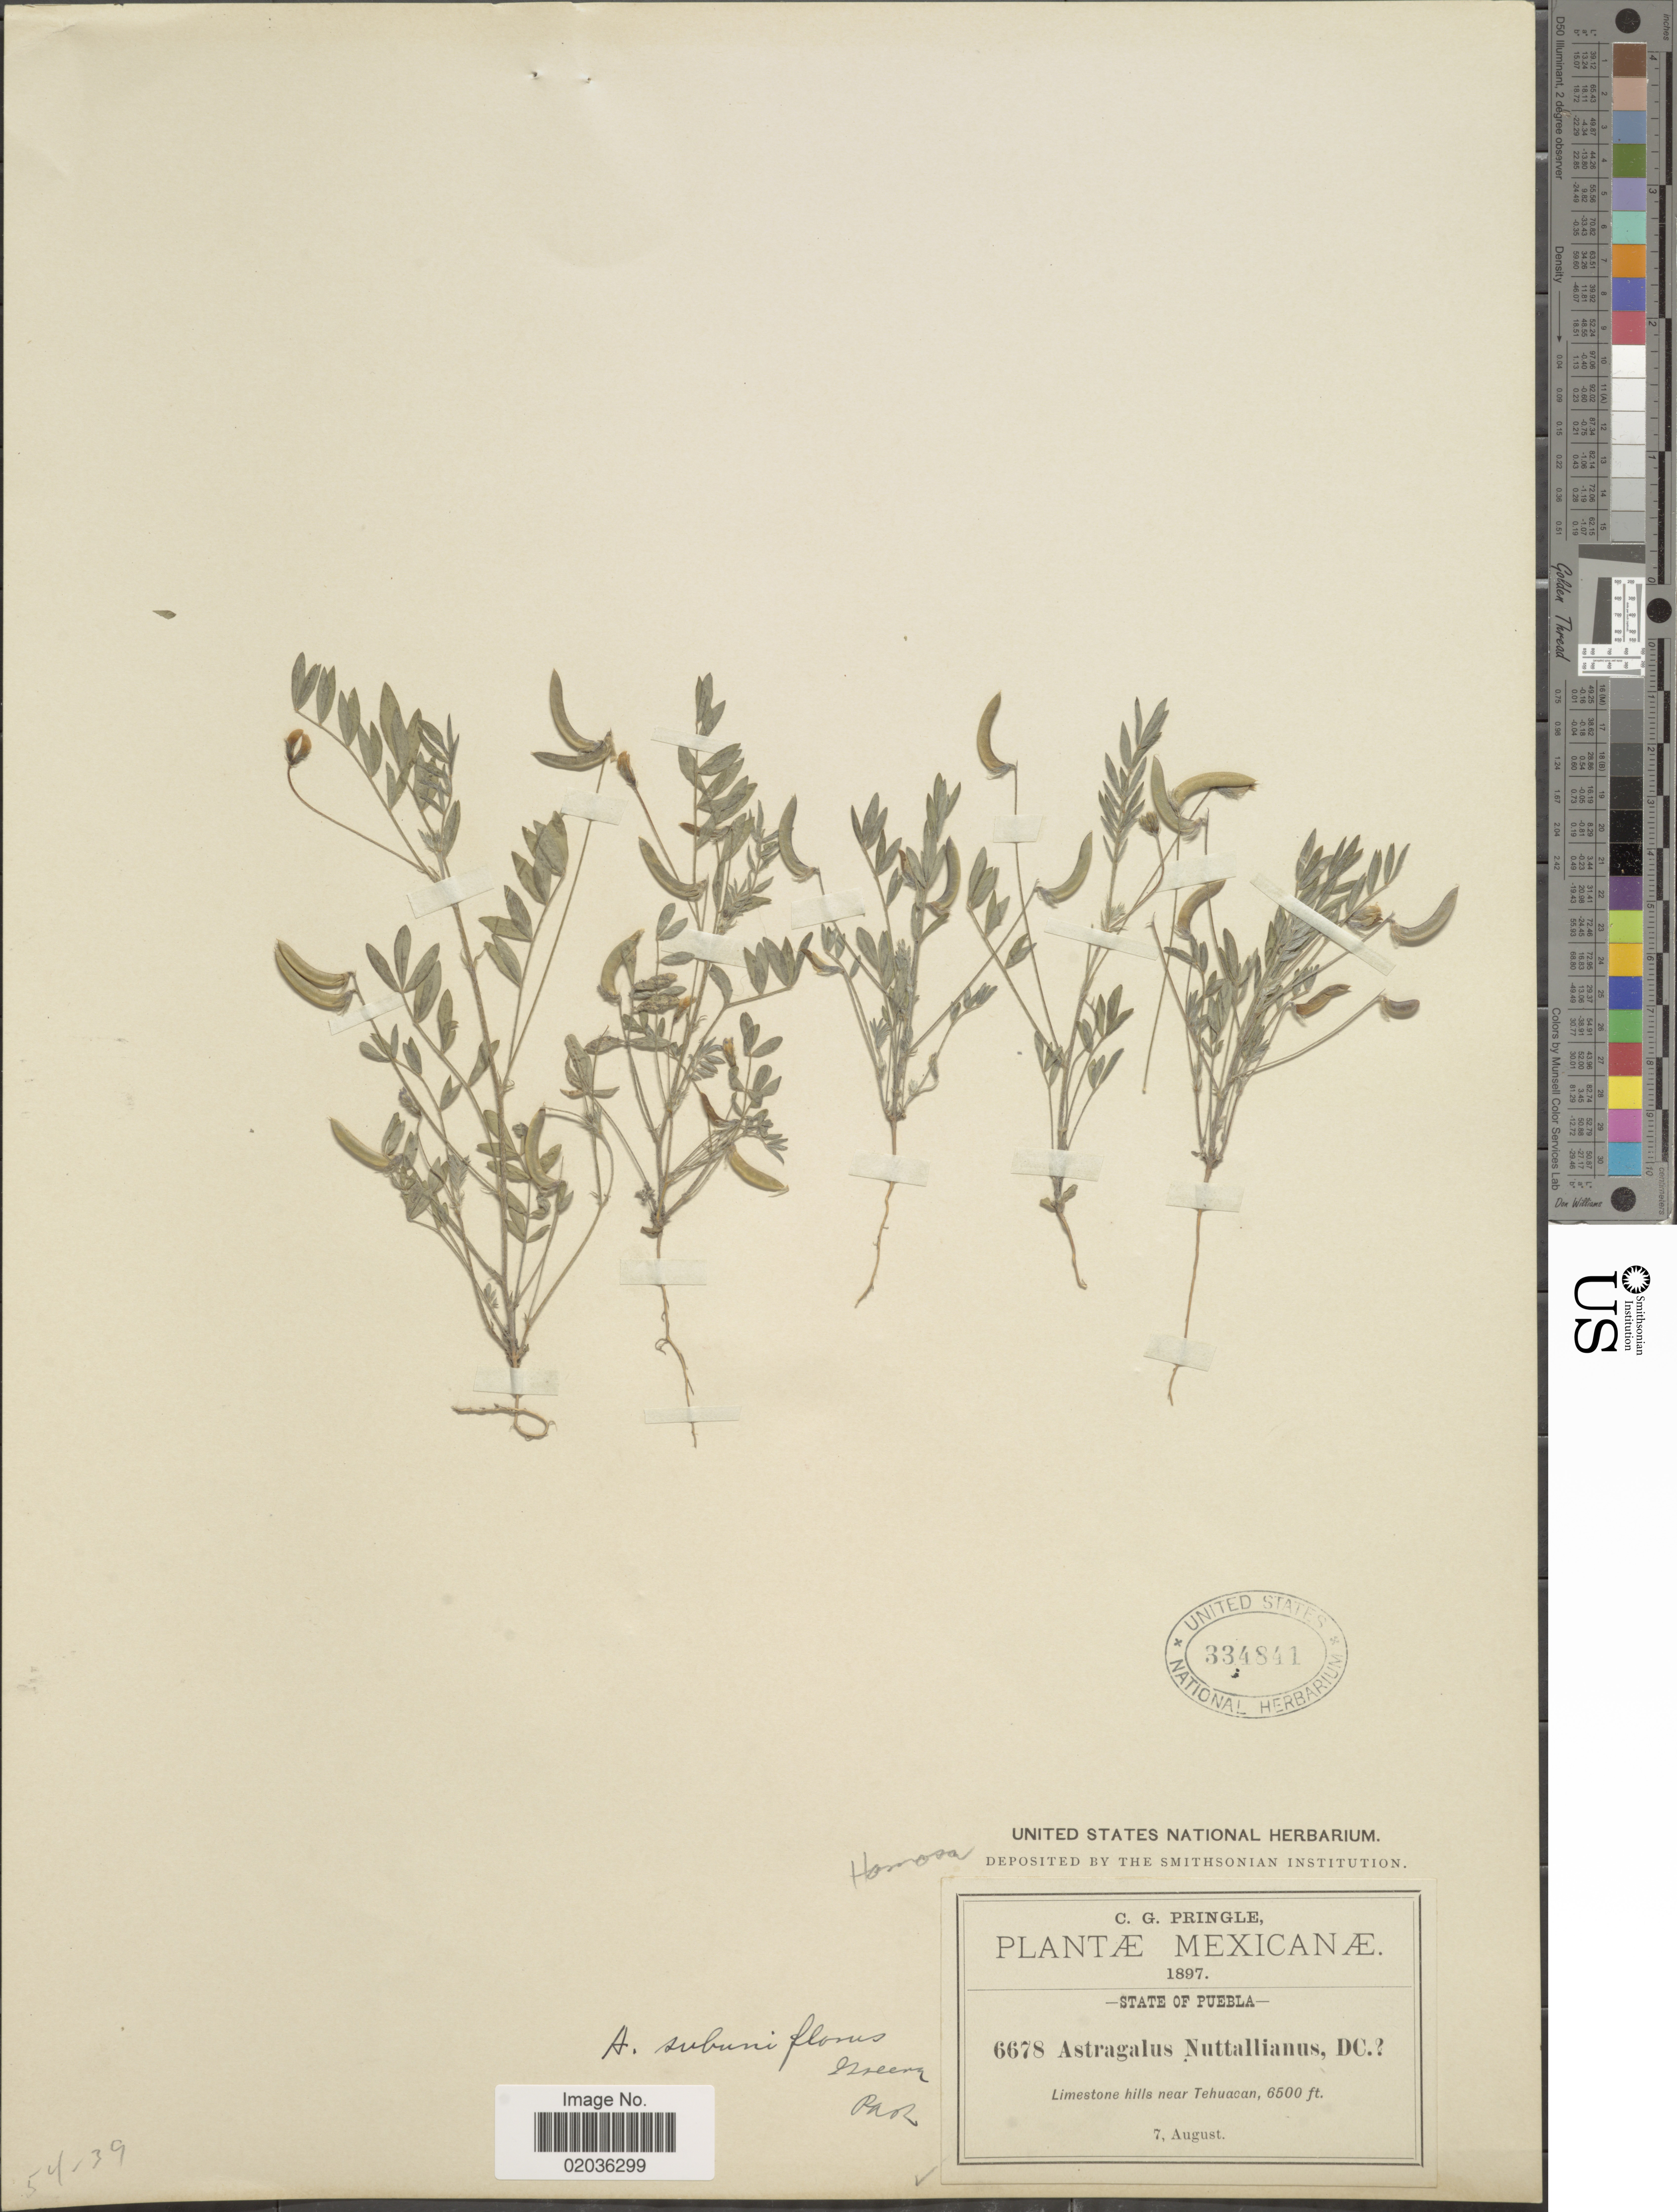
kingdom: Plantae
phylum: Tracheophyta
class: Magnoliopsida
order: Fabales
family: Fabaceae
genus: Astragalus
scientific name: Astragalus subuniflorus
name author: Greene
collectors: C. G. Pringle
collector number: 6678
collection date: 1897-08-07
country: Mexico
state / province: Puebla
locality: Limestone hills near Tehuacan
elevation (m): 1981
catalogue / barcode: US 334841